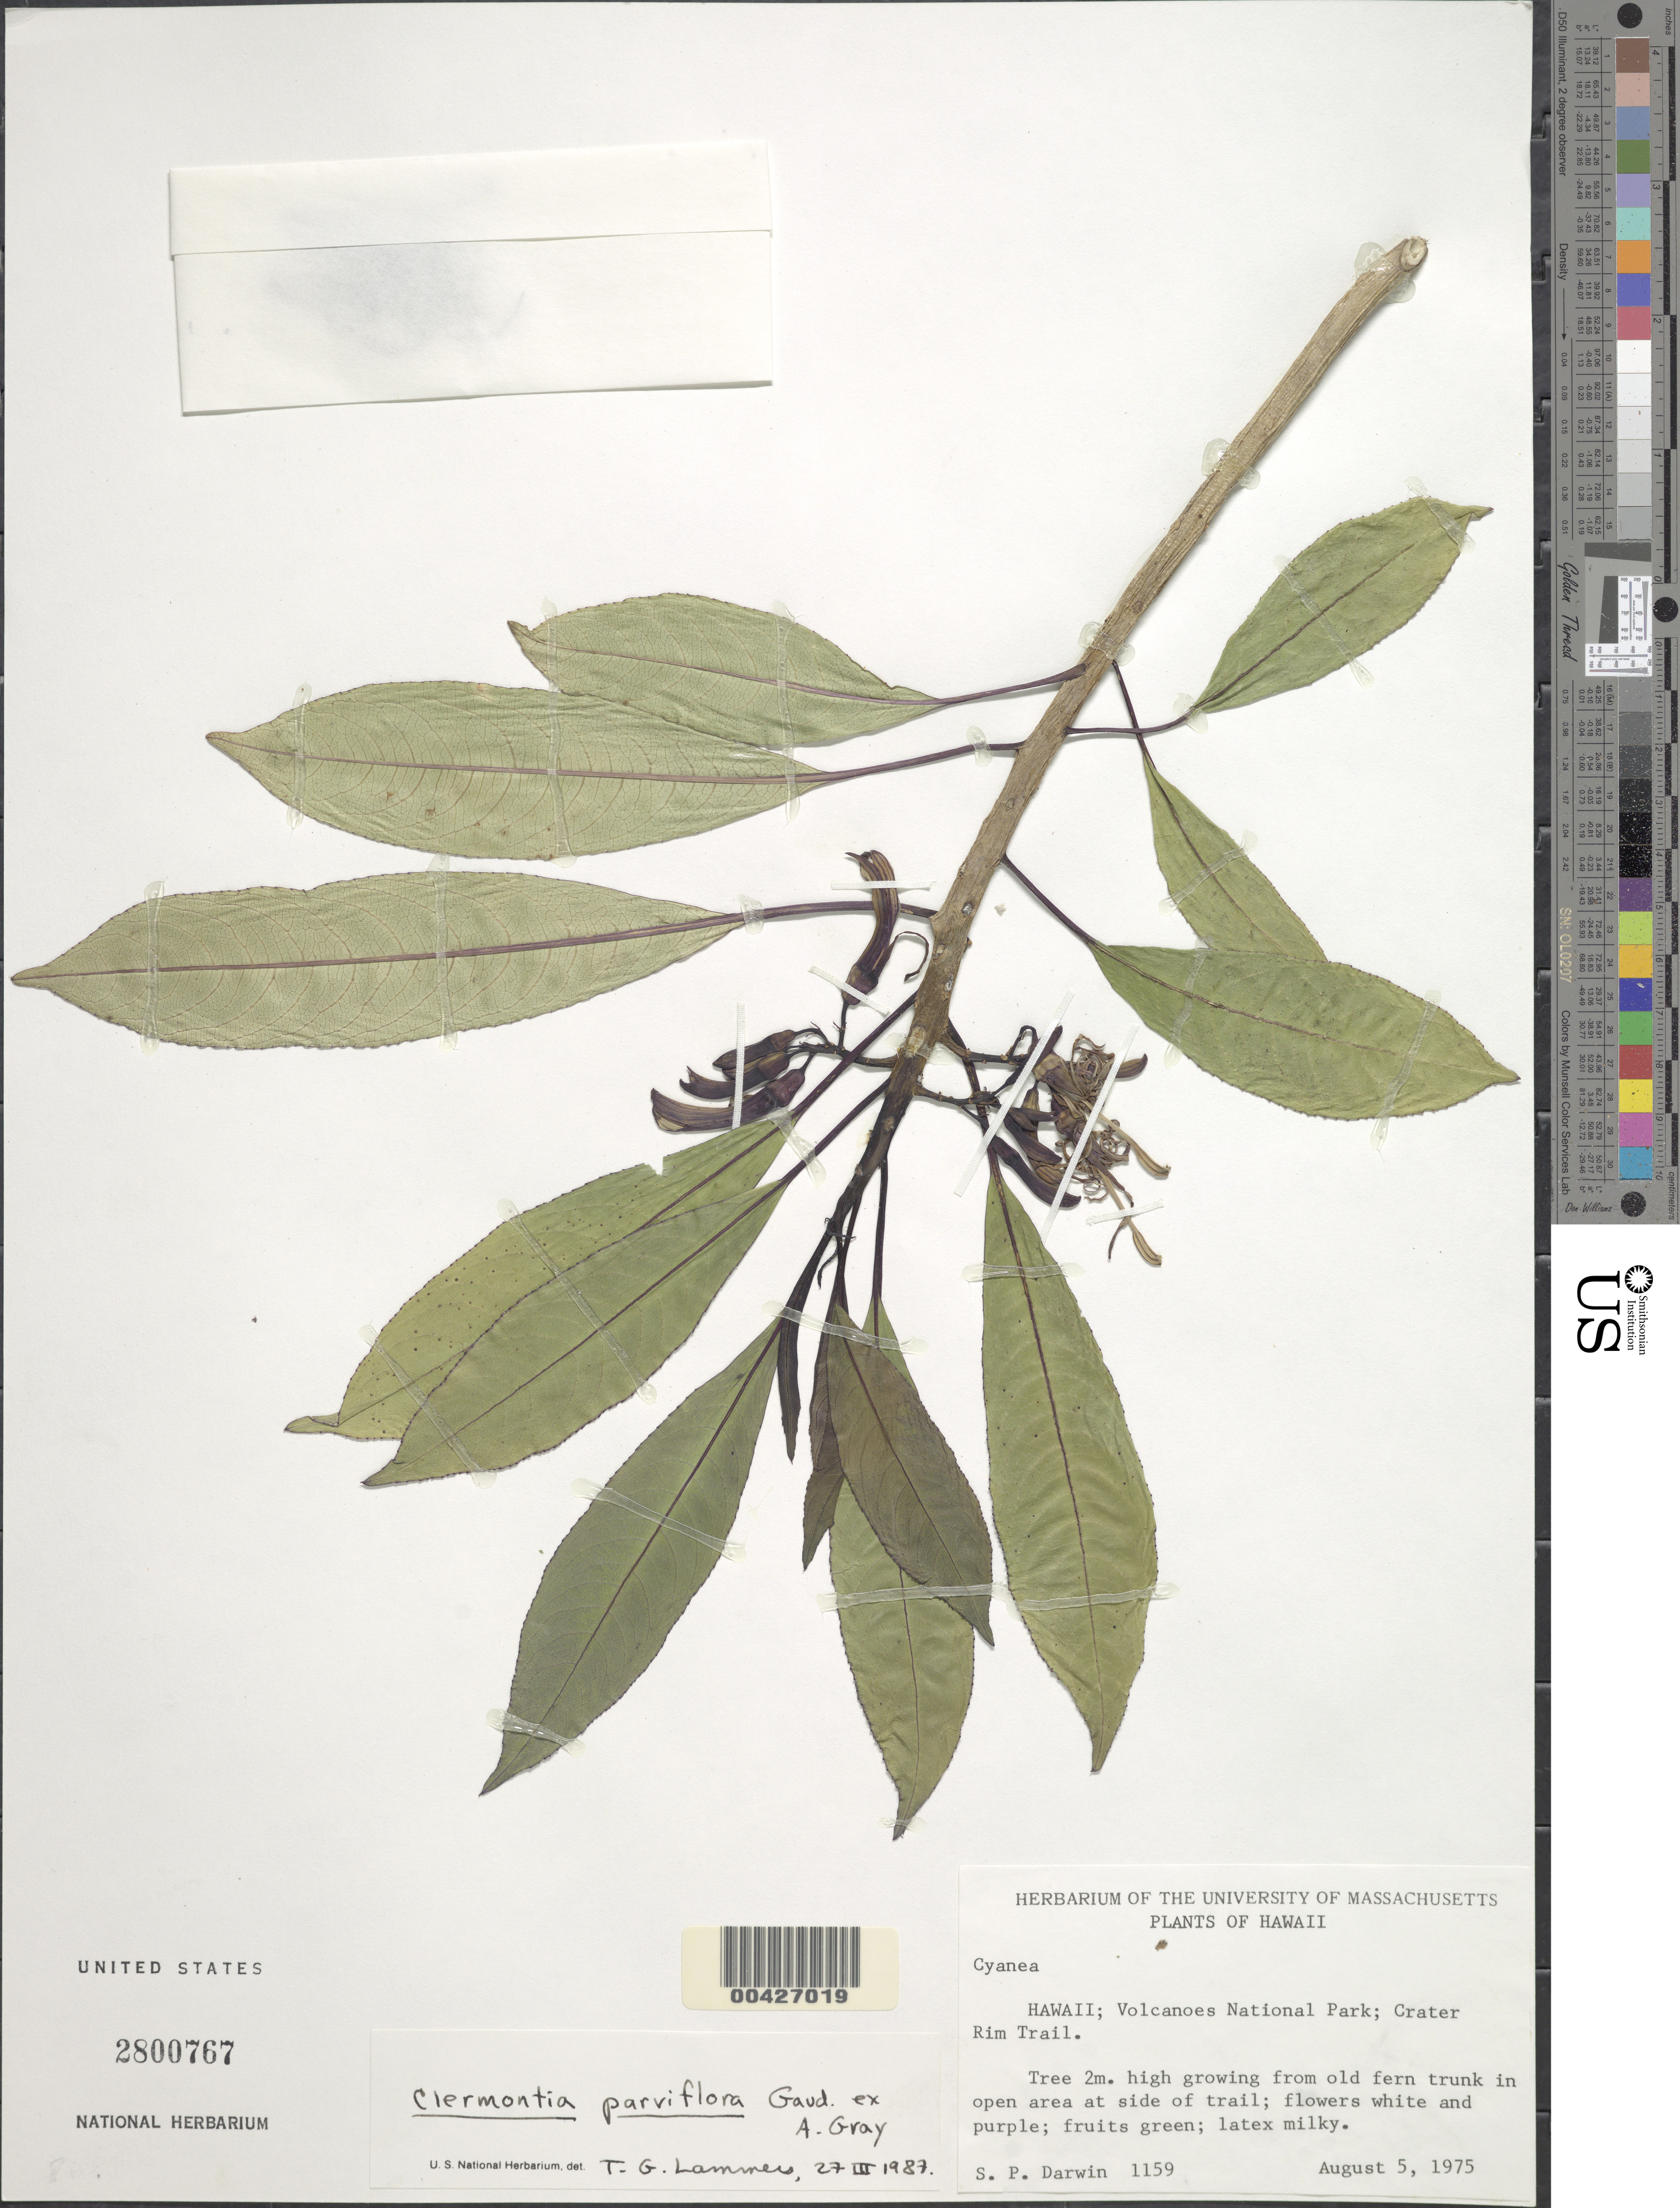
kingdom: Plantae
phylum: Tracheophyta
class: Magnoliopsida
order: Asterales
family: Campanulaceae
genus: Clermontia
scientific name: Clermontia parviflora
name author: Gaudich. ex A. Gray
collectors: S. P. Darwin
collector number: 1159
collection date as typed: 5 Aug 1975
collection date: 1975-08-05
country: United States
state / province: Hawaii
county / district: Hawaii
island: Hawaii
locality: Volcanoes National Park, Crater Rim Trail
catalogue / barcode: US 2800767